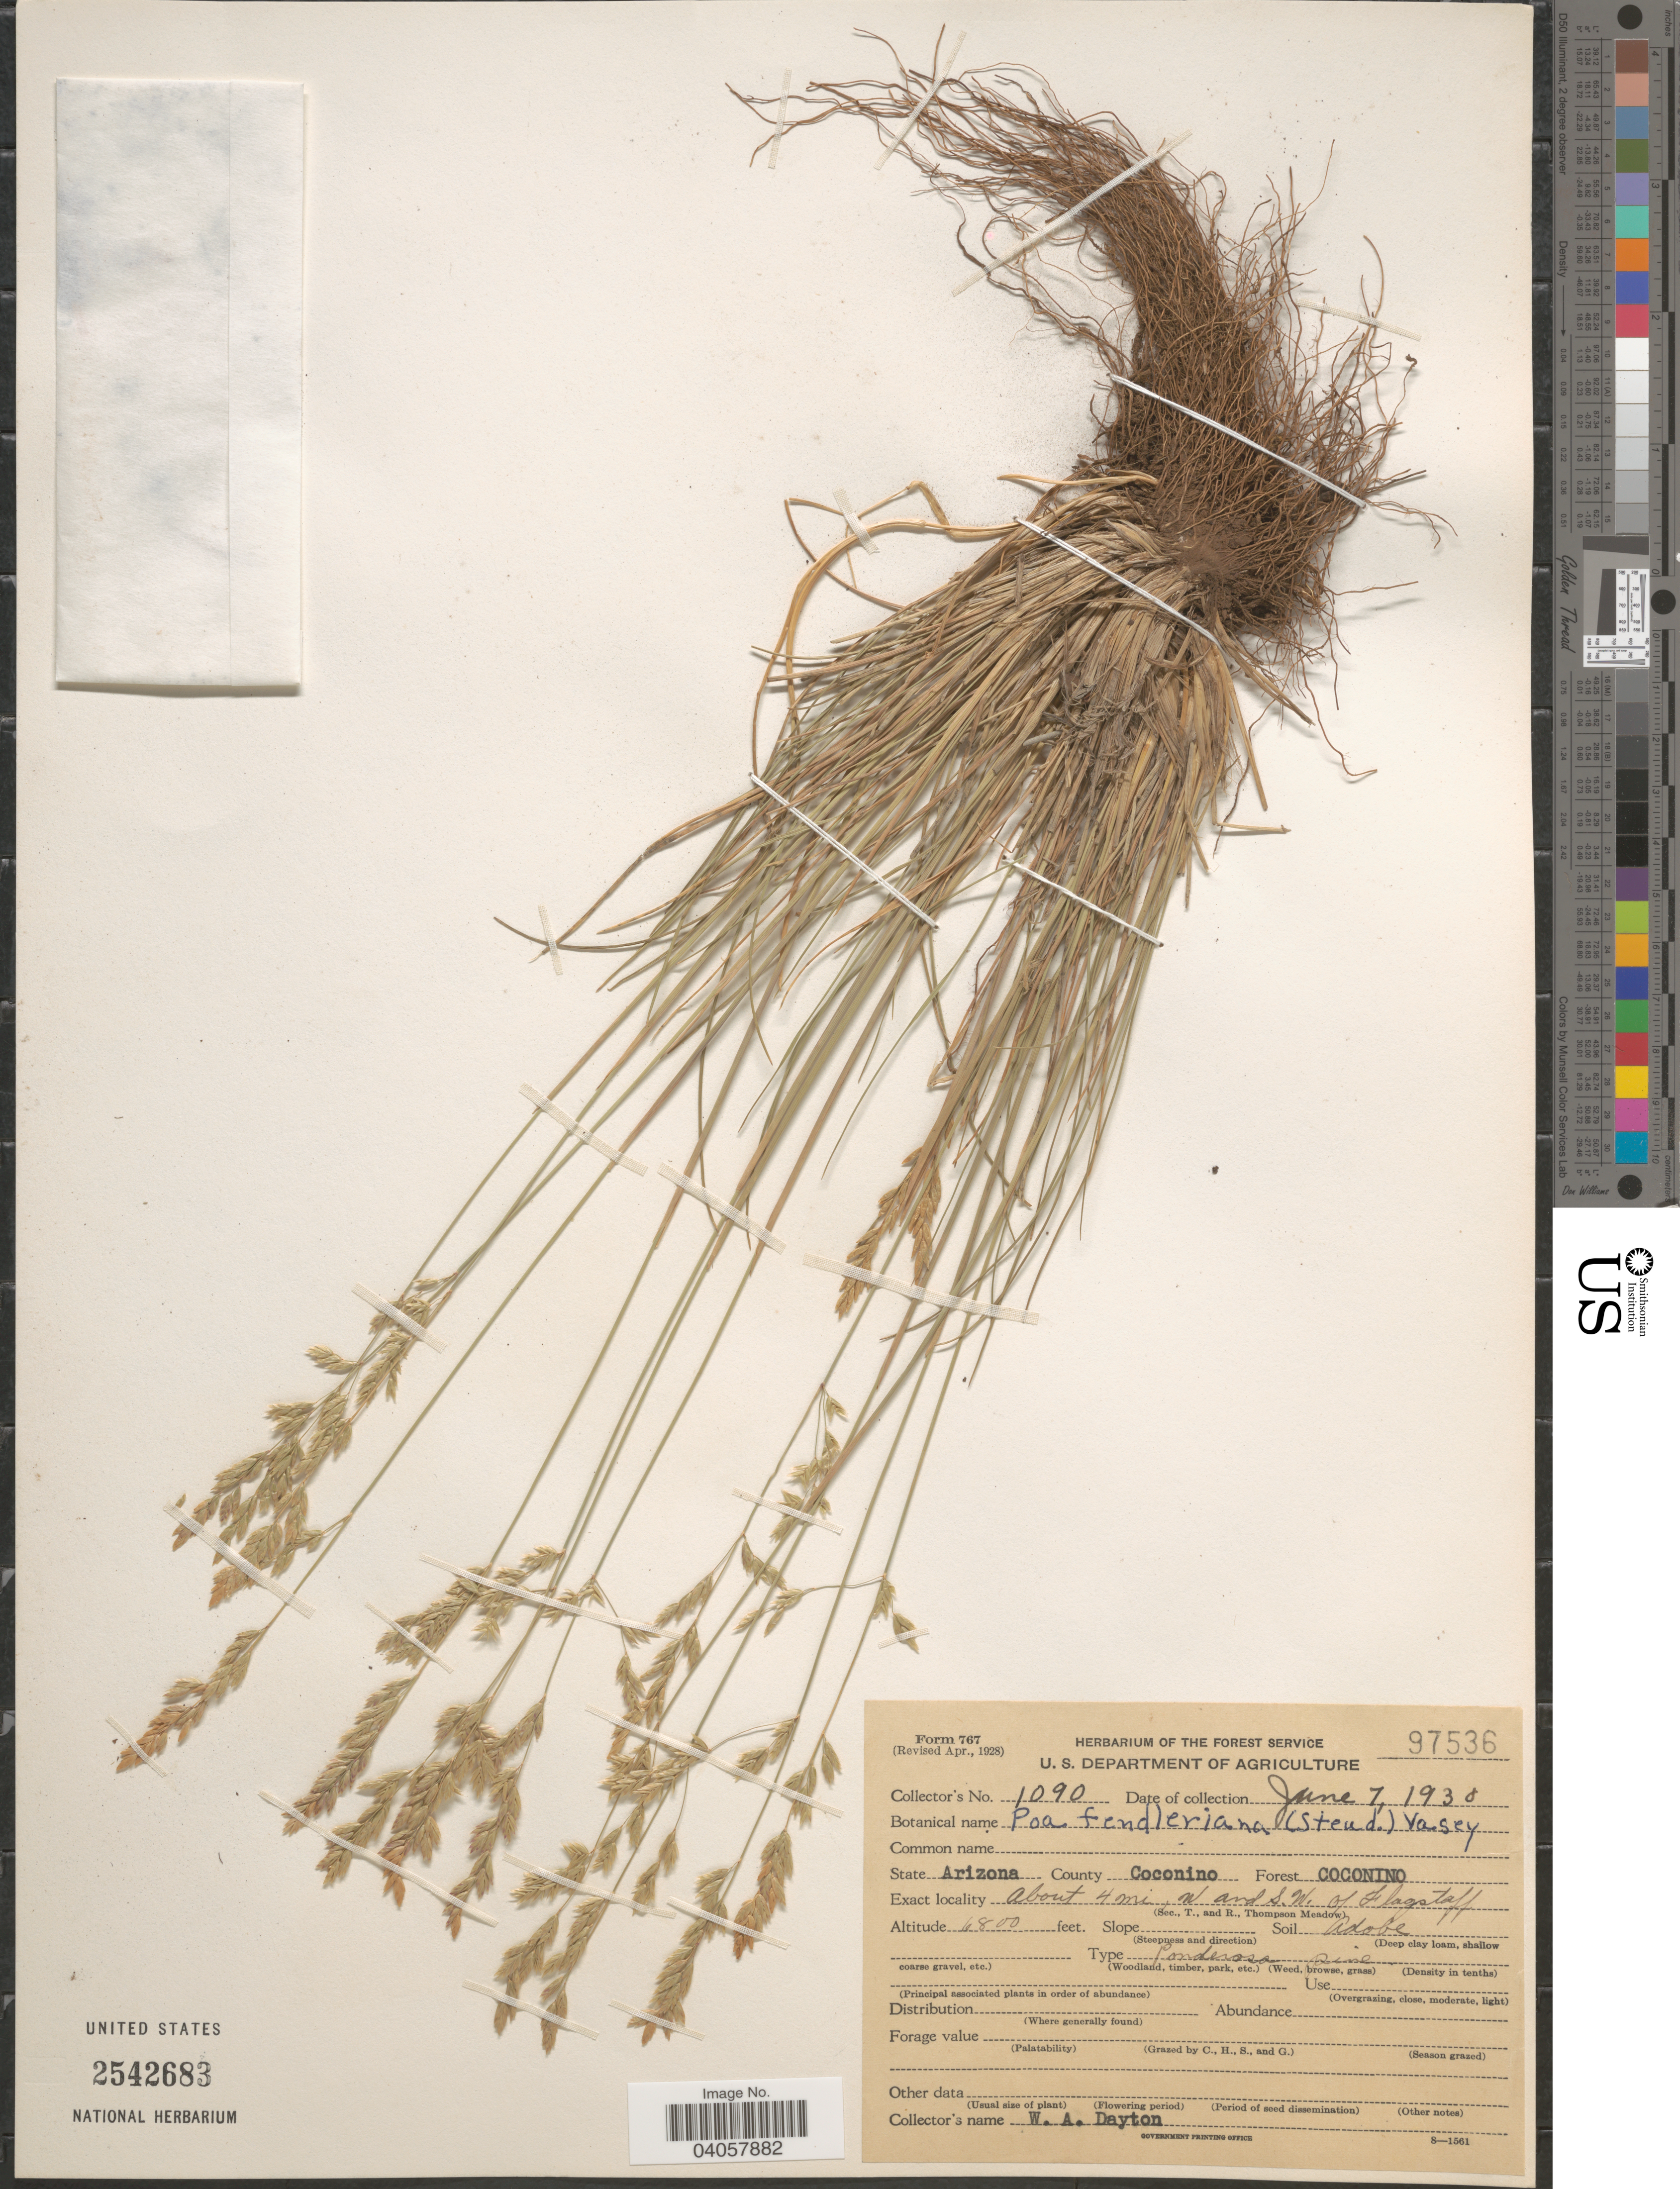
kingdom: Plantae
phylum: Tracheophyta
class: Liliopsida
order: Poales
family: Poaceae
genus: Poa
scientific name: Poa fendleriana subsp. fendleriana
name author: (Steud.) Vasey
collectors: W. Dayton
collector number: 1090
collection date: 1930-06-07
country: United States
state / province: Arizona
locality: County Coconino. Forest Coconino. About 4 mi., W and S.W. of Flagstaff.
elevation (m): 2073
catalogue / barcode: US 2542683